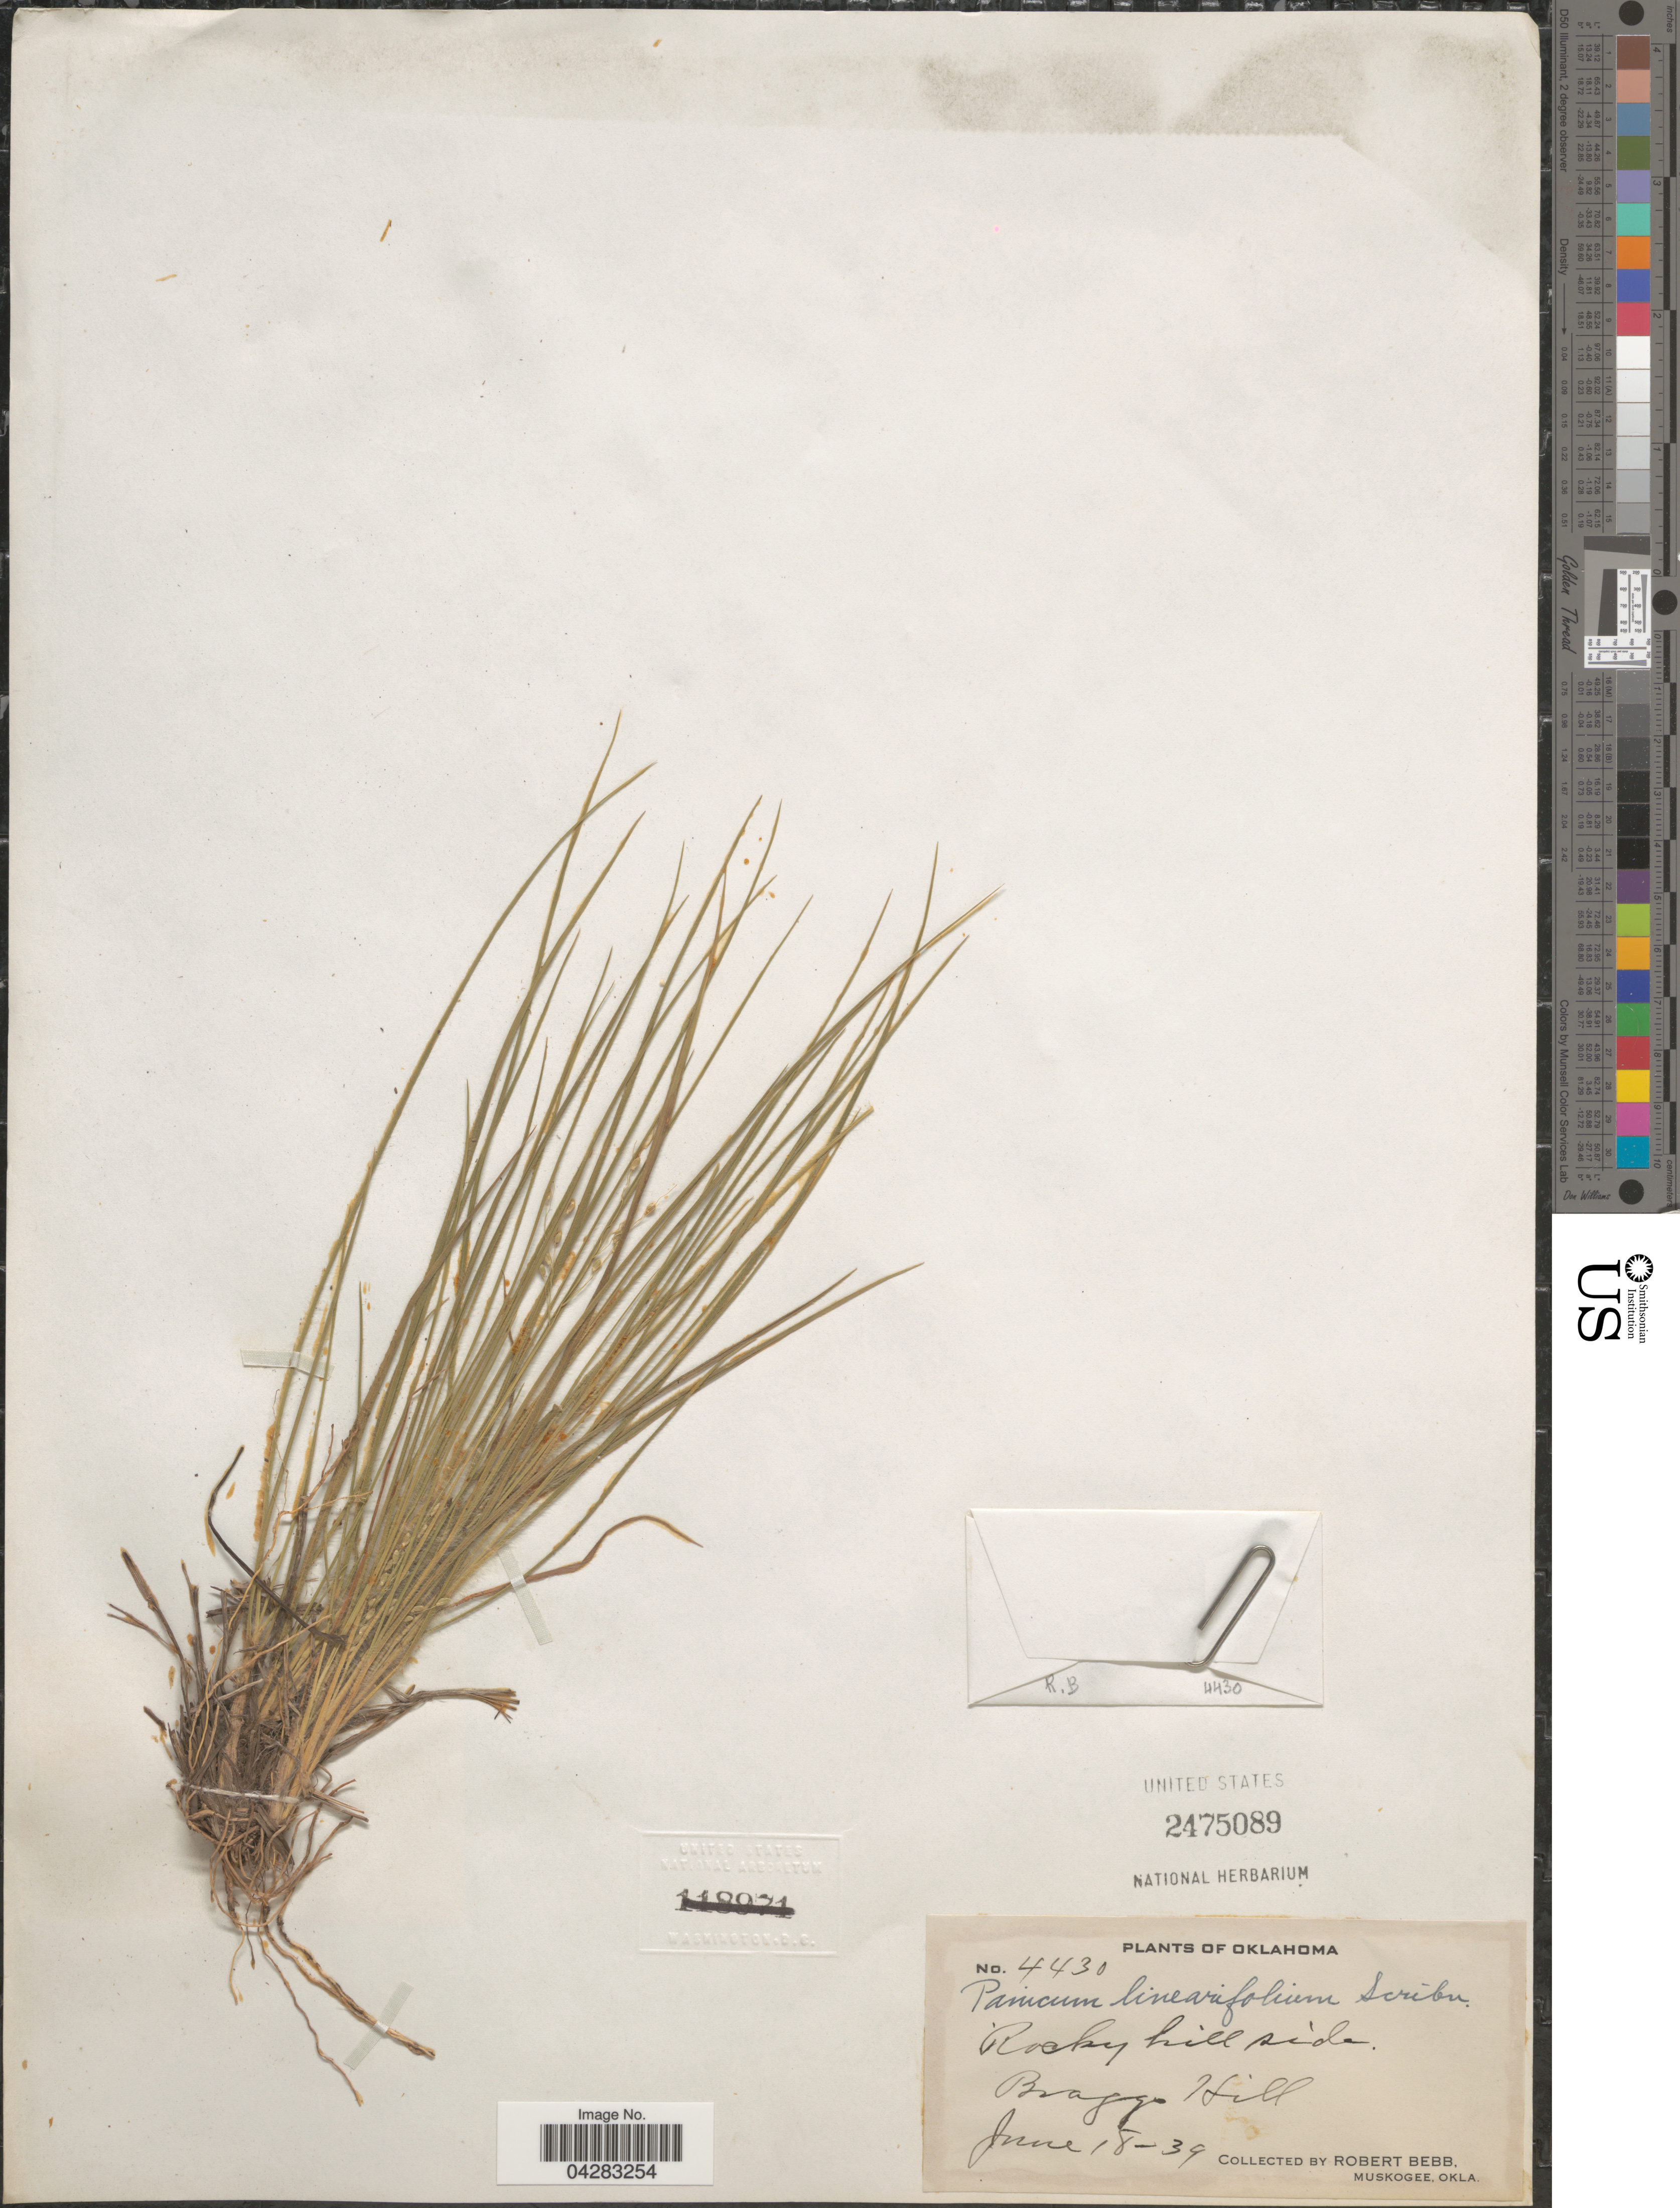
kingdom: Plantae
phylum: Tracheophyta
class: Liliopsida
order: Poales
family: Poaceae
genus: Dichanthelium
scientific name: Dichanthelium linearifolium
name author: (Scribn.) Gould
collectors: R. Bebb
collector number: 4430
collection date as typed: Transcribed d/m/y: 18/6/39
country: United States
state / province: Oklahoma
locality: Rocky hill side. Braggo Hill.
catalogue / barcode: US 2475089